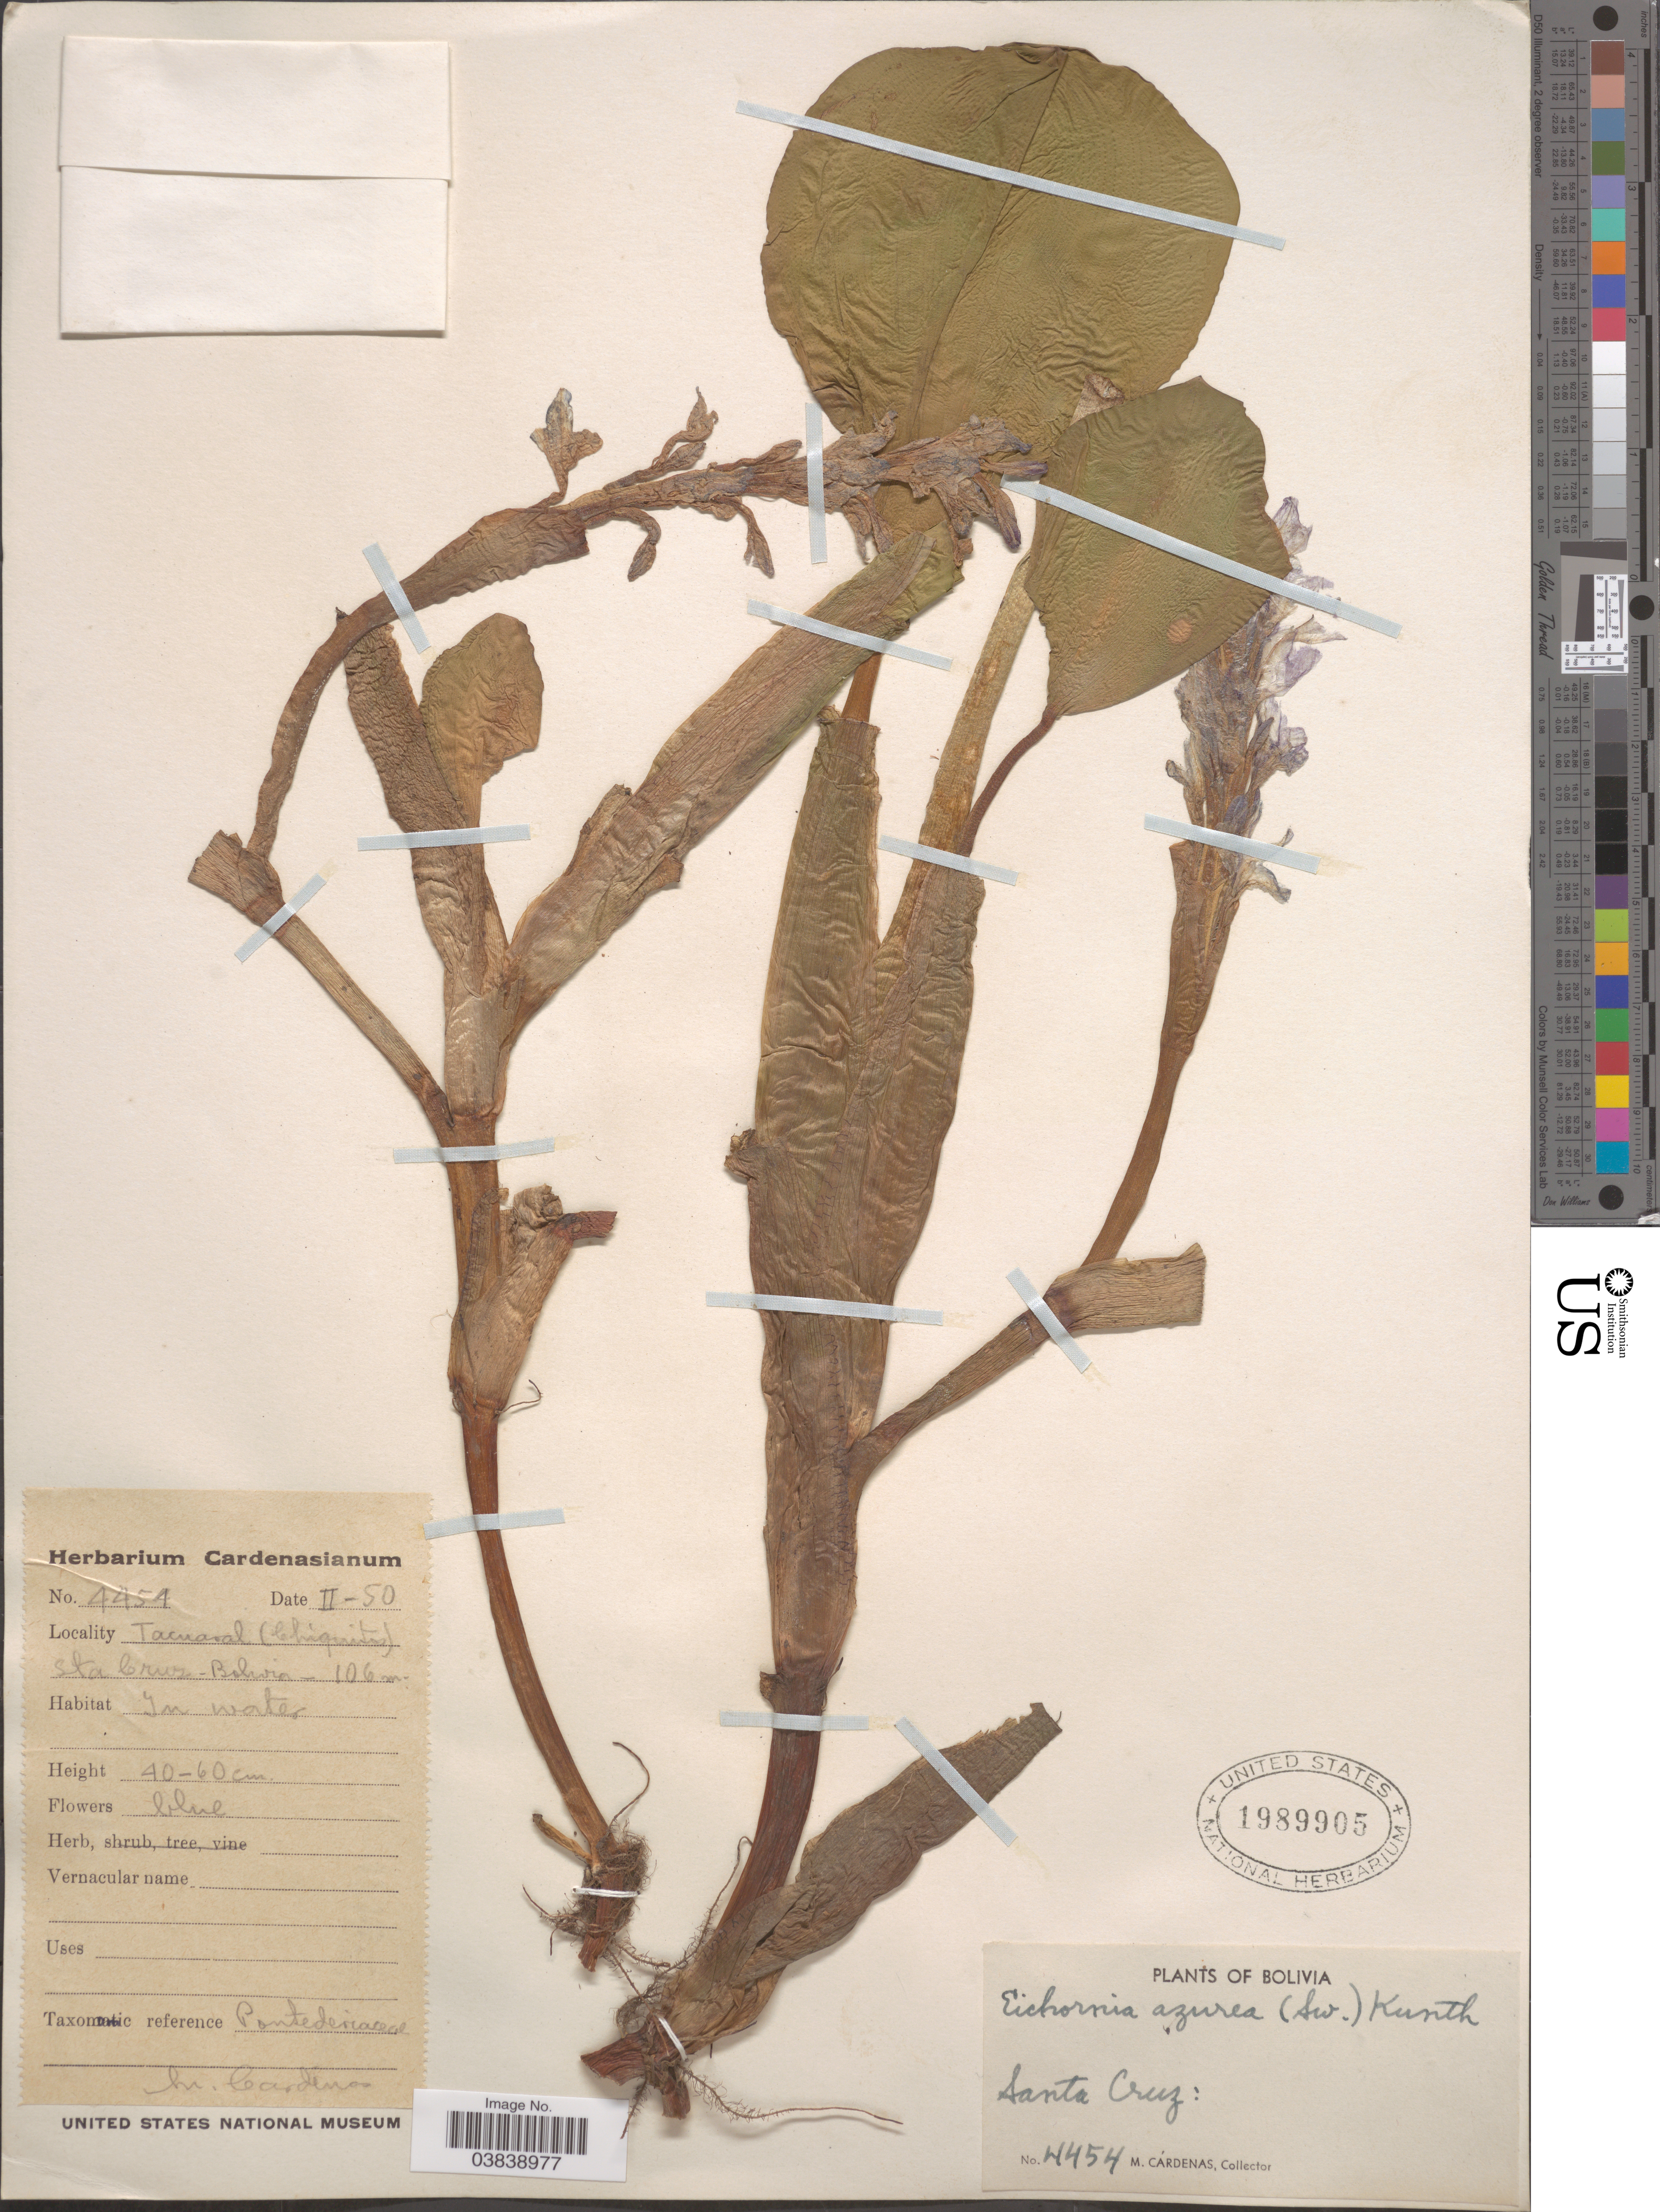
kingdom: Plantae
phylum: Tracheophyta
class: Liliopsida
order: Commelinales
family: Pontederiaceae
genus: Eichhornia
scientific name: Eichhornia azurea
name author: (Sw.) Kunth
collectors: M. Cárdenas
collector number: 4454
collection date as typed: Transcribed d/m/y: /2/50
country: Bolivia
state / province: Santa Cruz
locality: Tacuaral (Chiquitos).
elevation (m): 106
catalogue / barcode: US 1989905